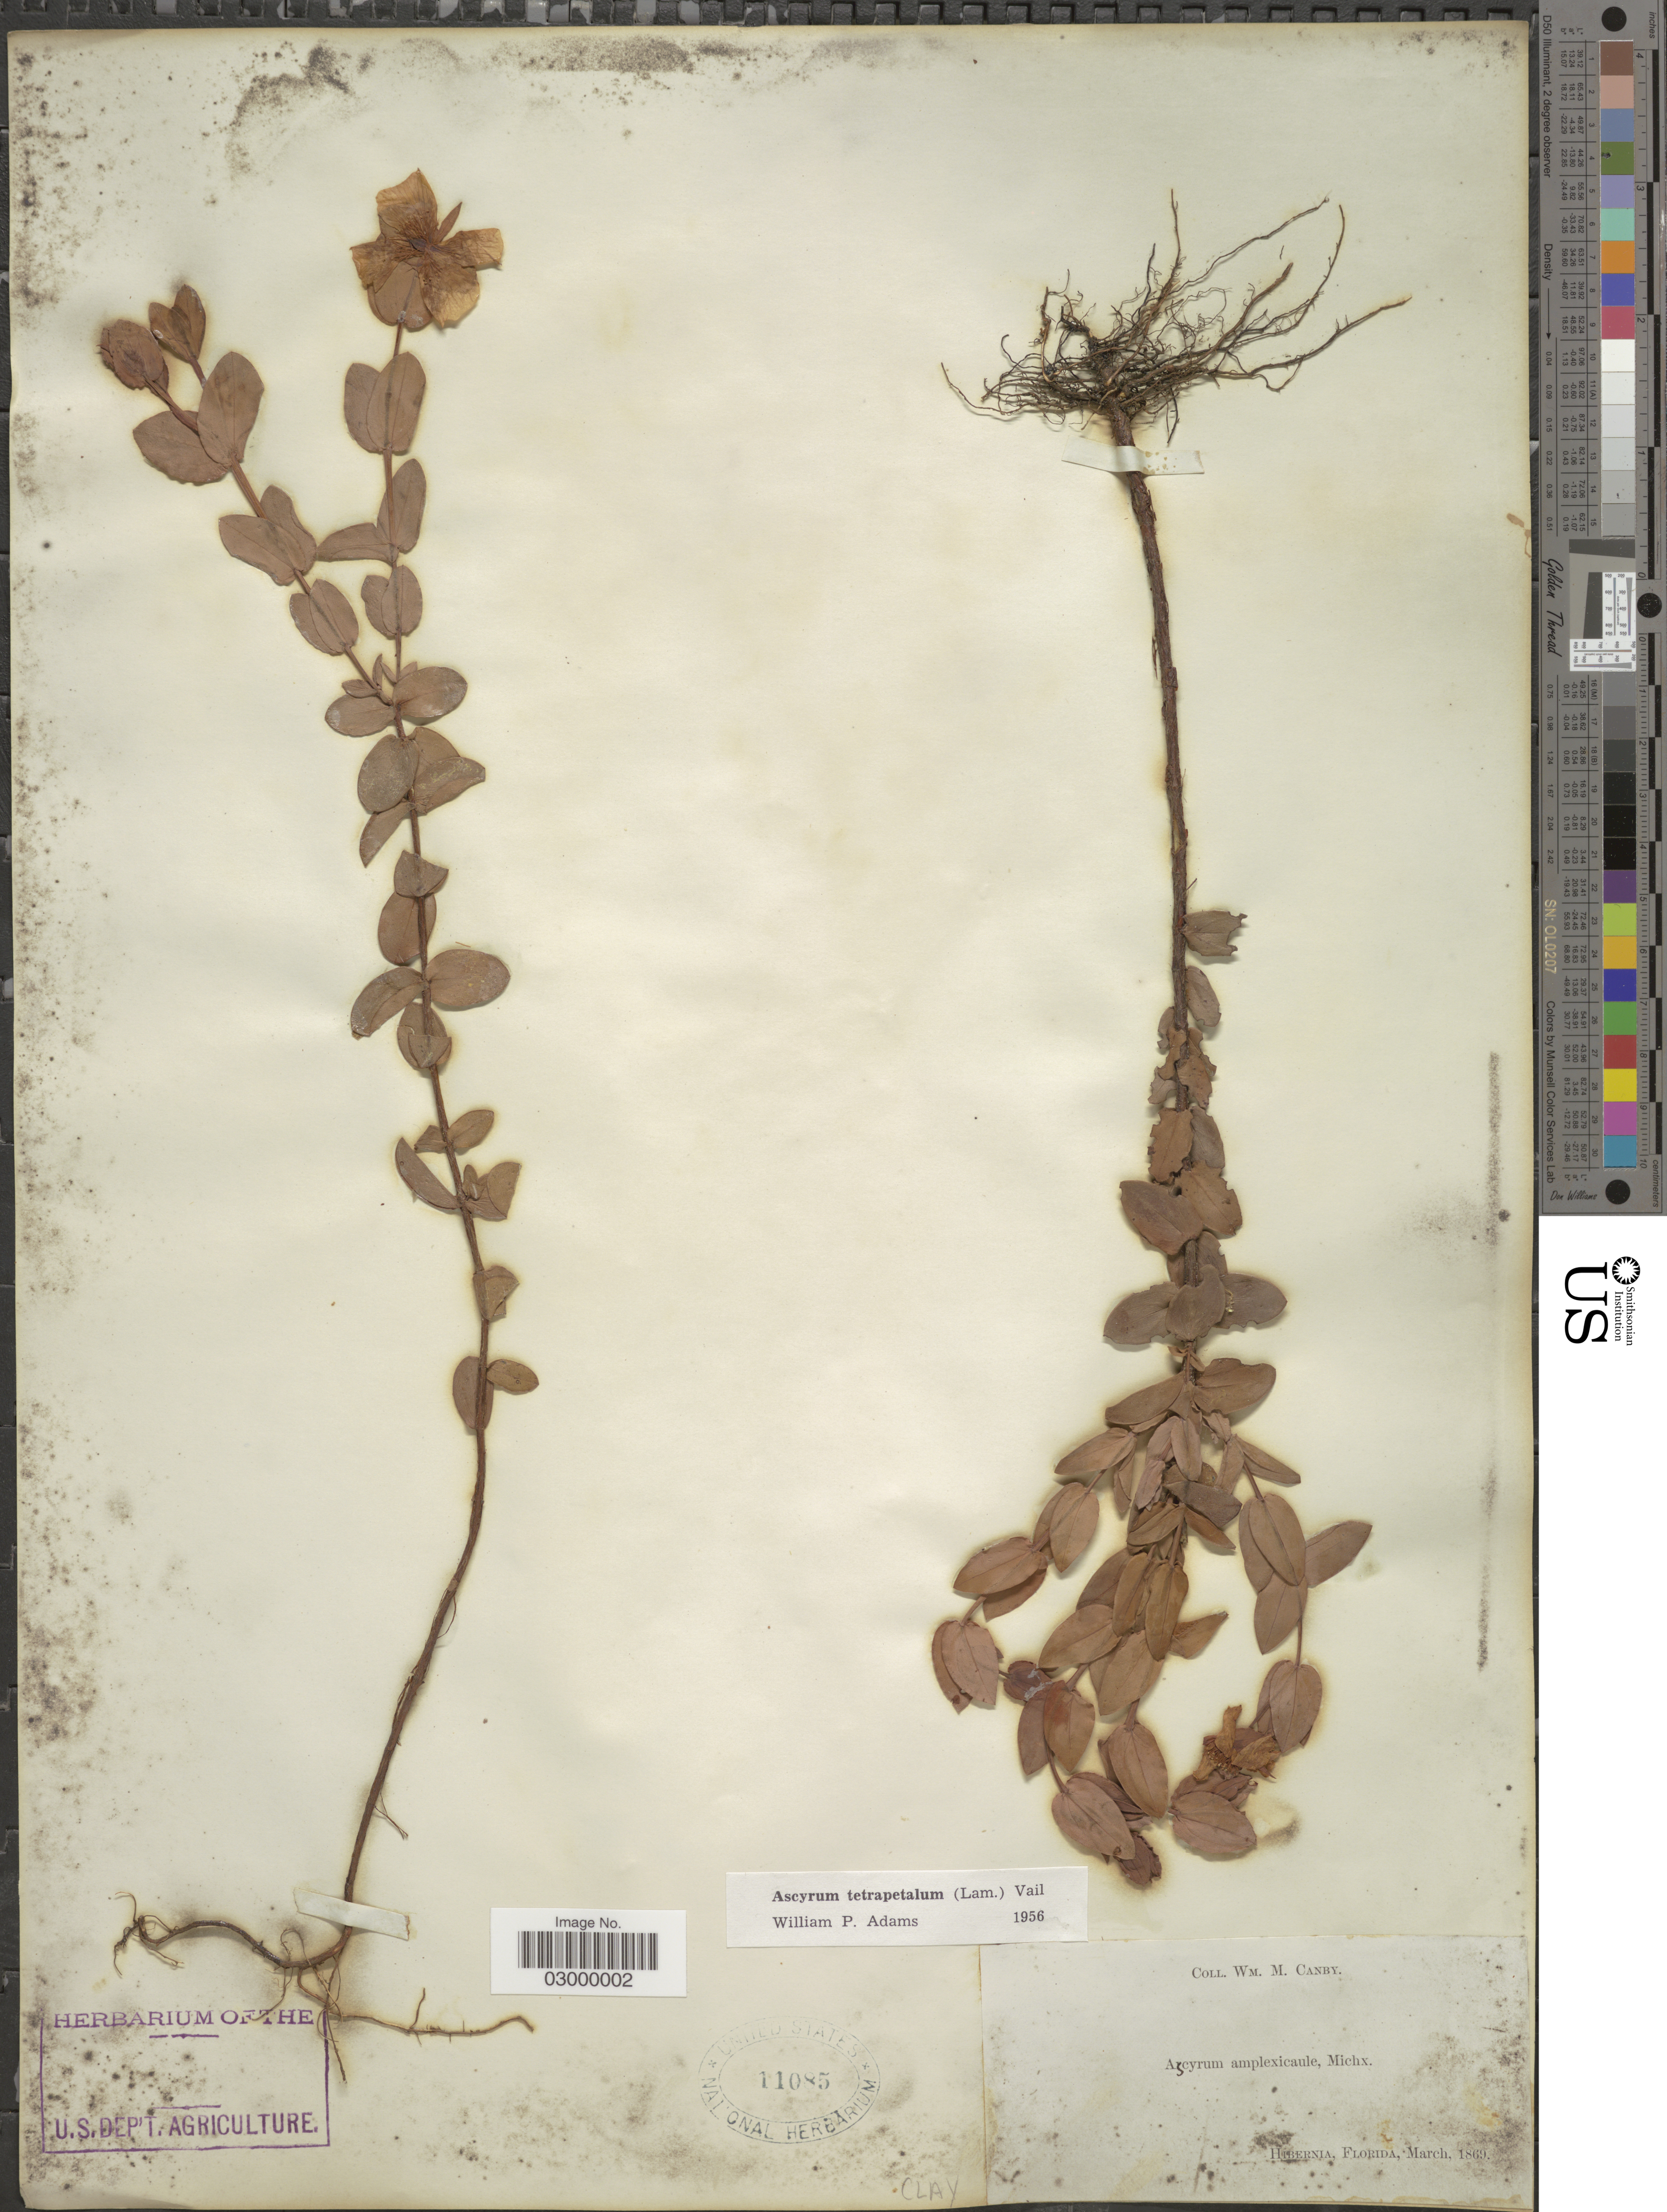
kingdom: Plantae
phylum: Tracheophyta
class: Magnoliopsida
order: Malpighiales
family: Hypericaceae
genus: Hypericum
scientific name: Hypericum tetrapetalum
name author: Lam.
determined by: Strong, Mark T., (BOT), Smithsonian Institution - National Museum of Natural History (UNITED STATES)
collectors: W. M. Canby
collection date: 1869-03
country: United States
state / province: Florida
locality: Hibernia. Clay.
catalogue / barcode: US 11085